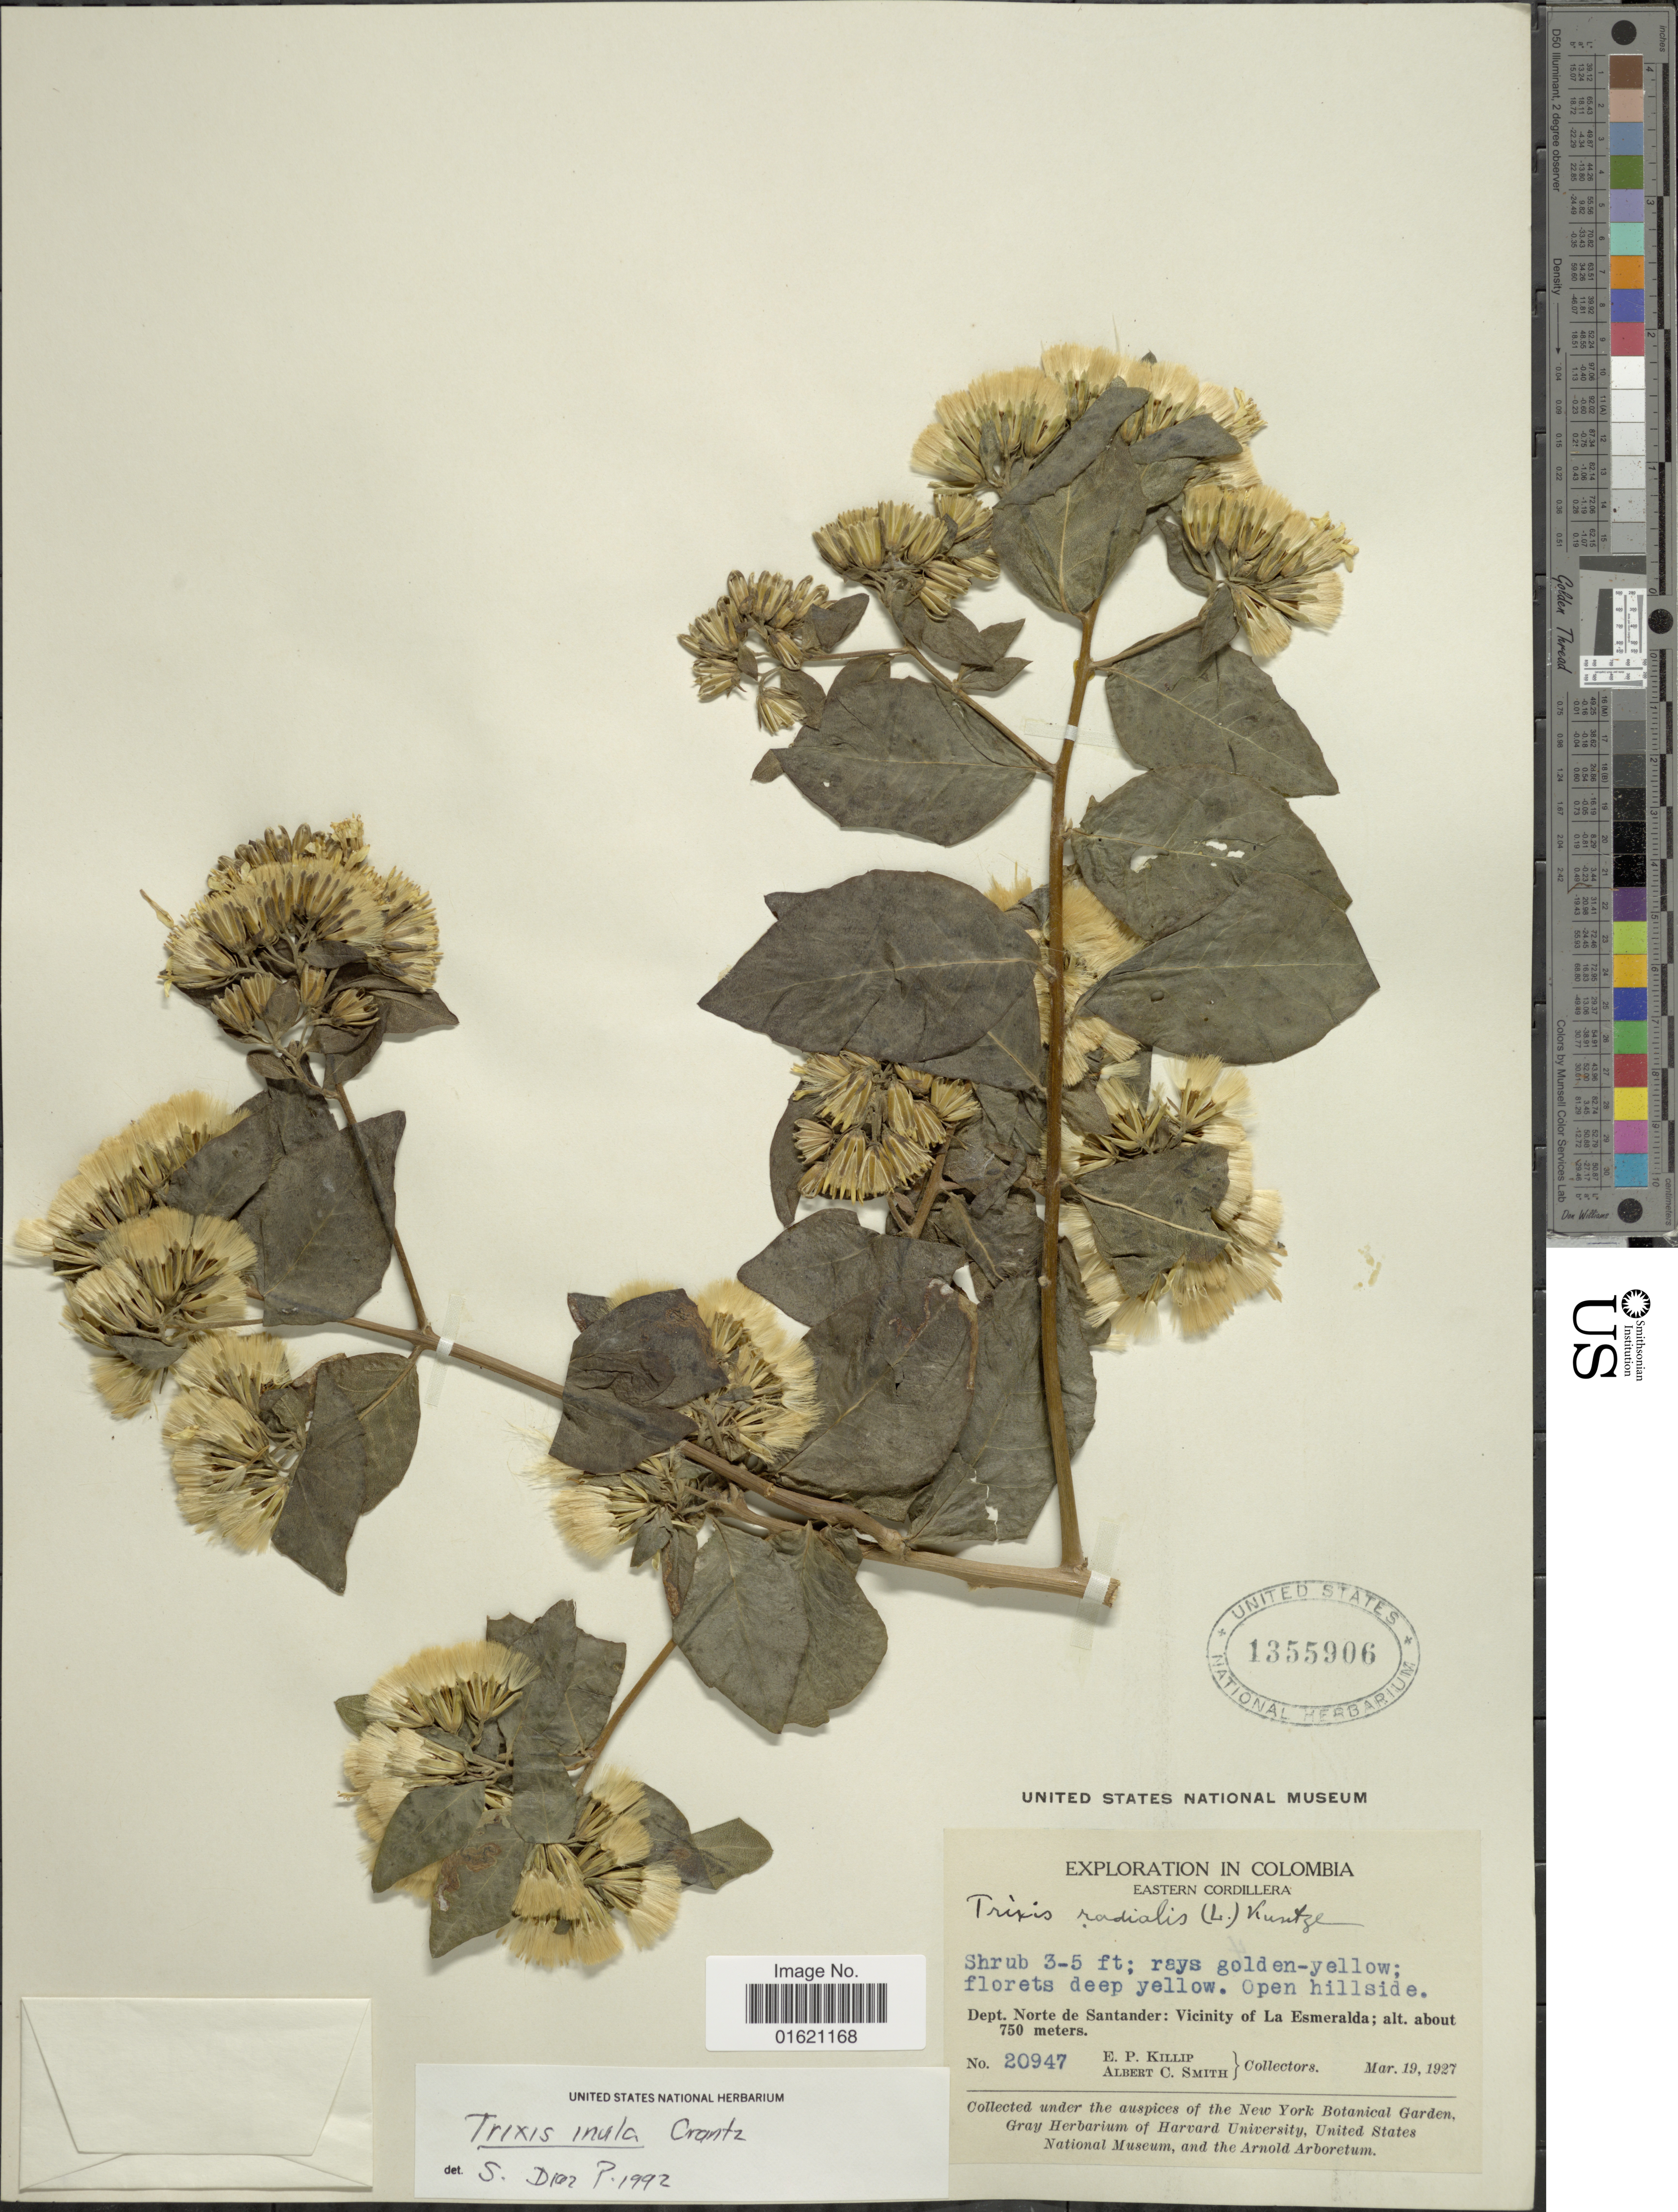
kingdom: Plantae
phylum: Tracheophyta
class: Magnoliopsida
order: Asterales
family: Asteraceae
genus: Trixis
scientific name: Trixis inula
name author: Crantz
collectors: E. P. Killip & A. C. Smith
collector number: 20947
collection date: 1927-03-19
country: Colombia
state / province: Norte de Santander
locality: Eastern Cordillera, Vicinity of La Esmeralda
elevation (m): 750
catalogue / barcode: US 1355906